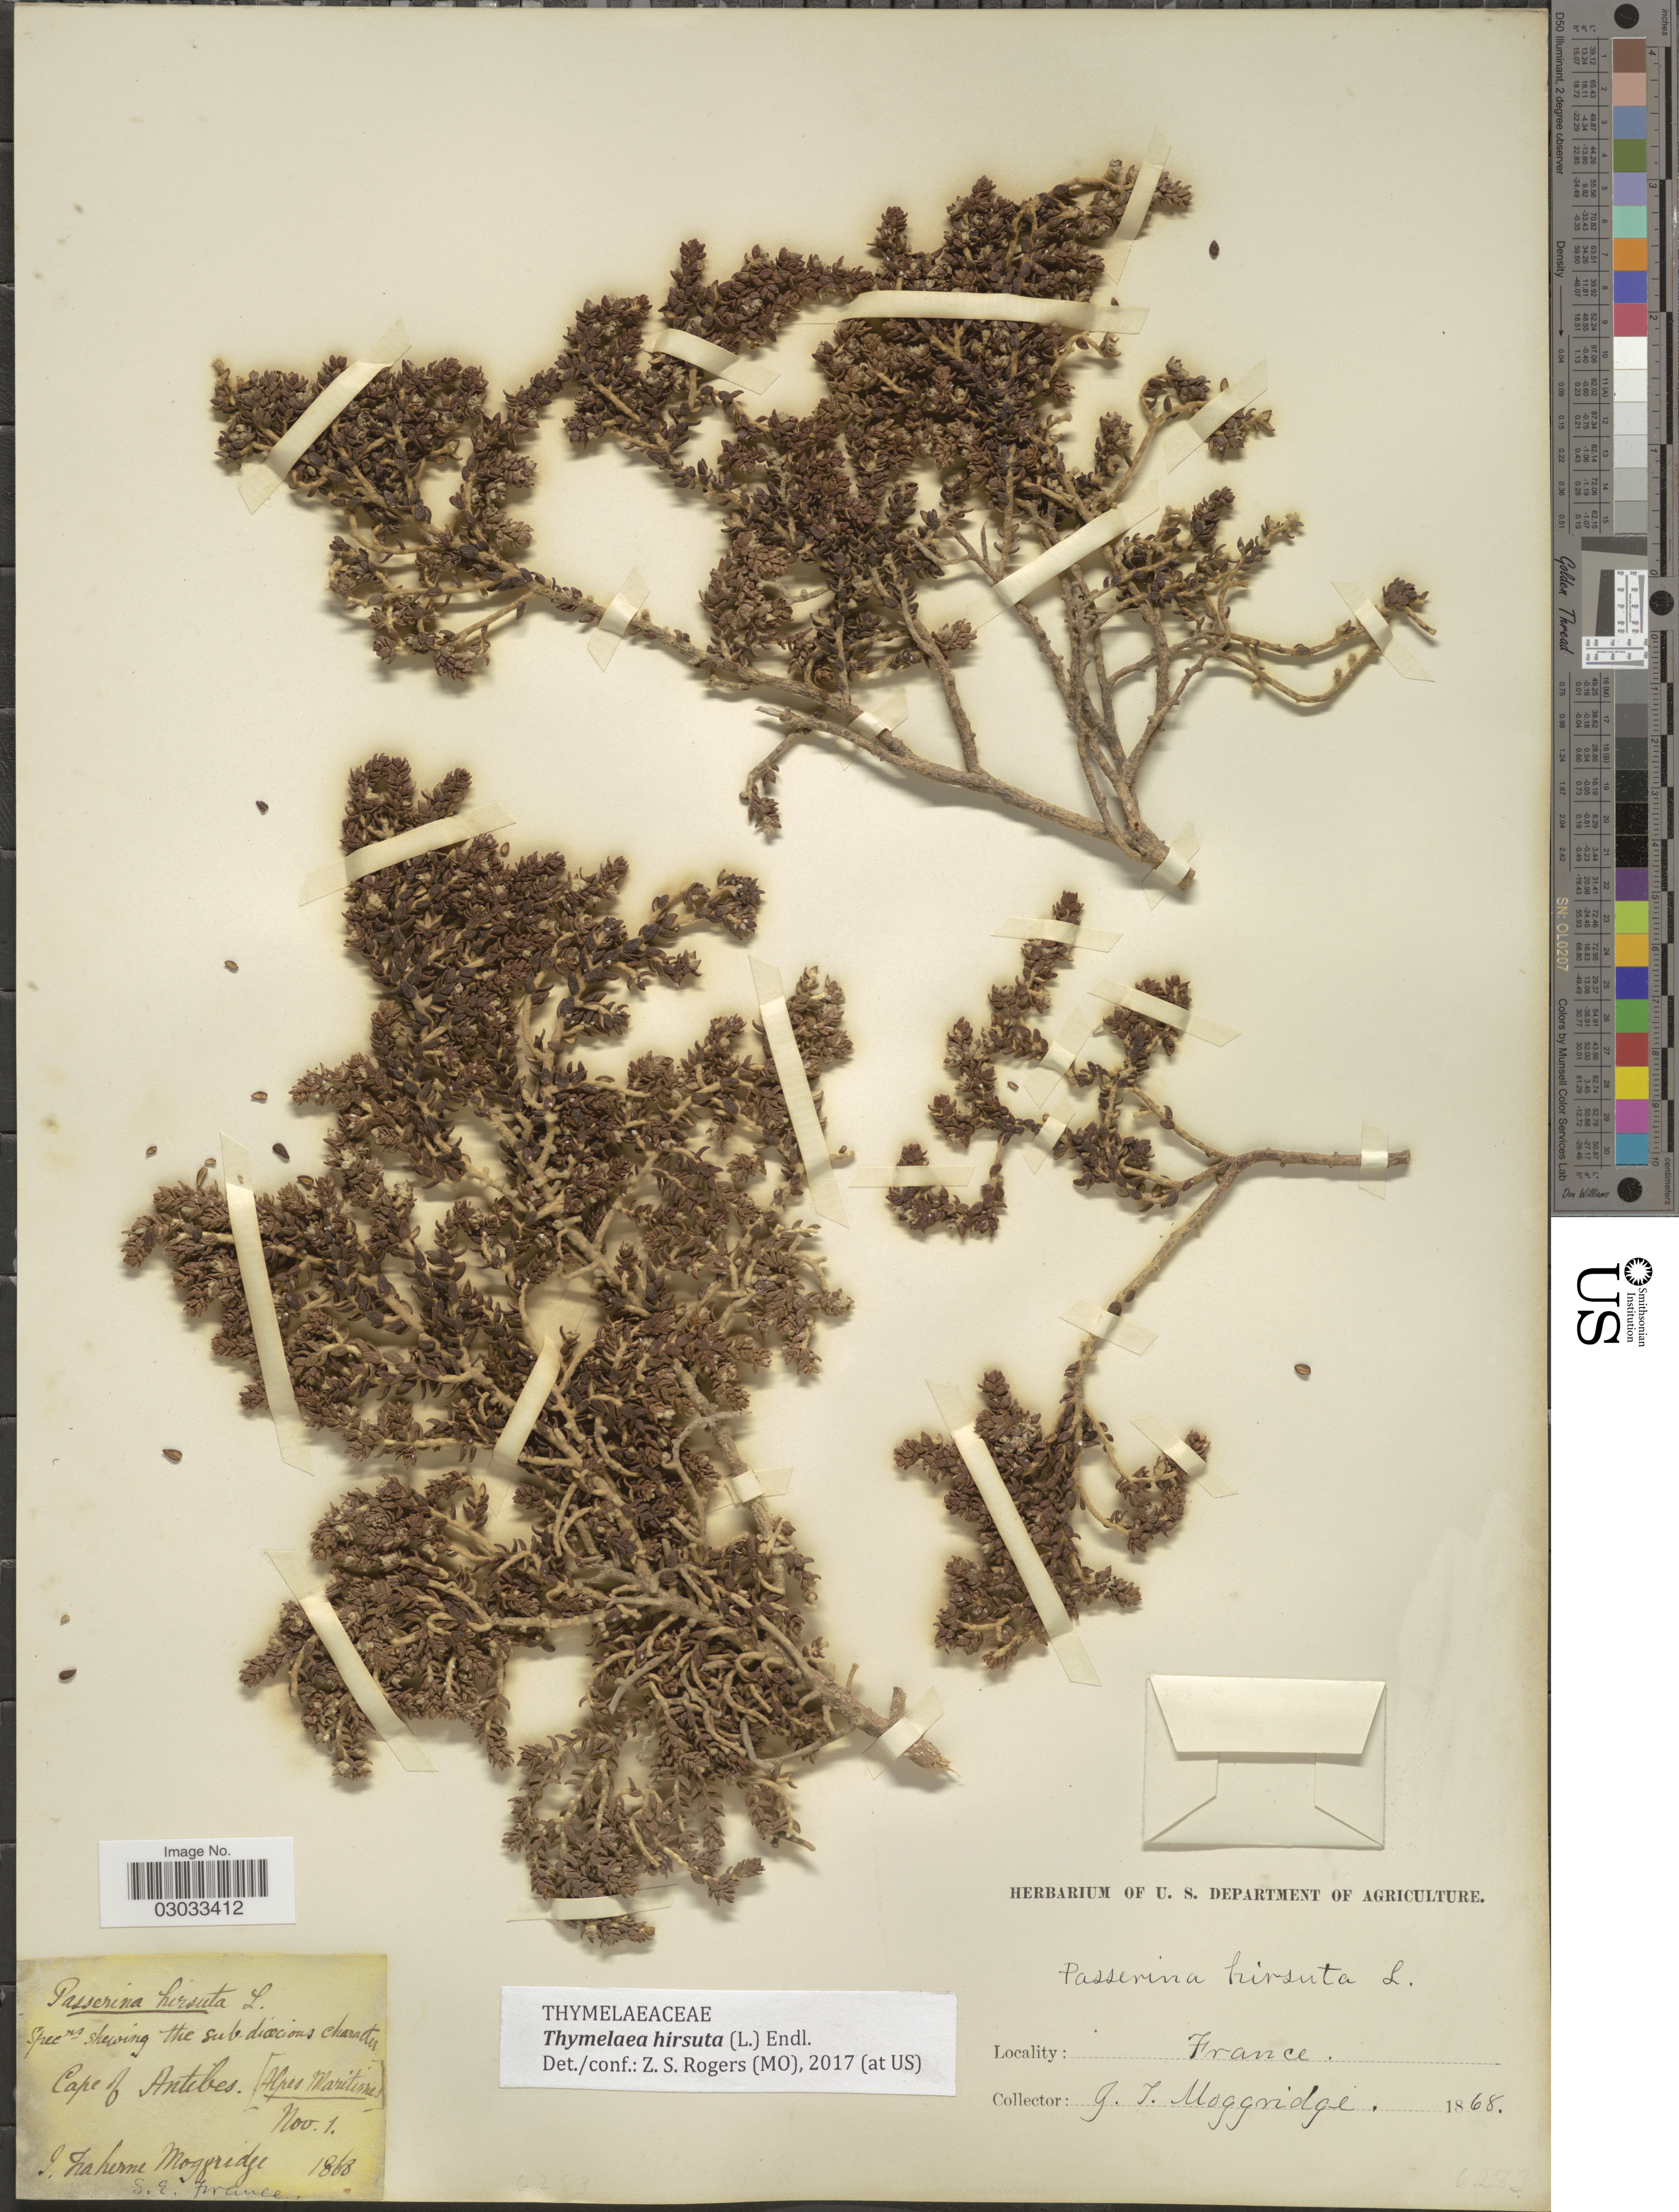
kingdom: Plantae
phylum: Tracheophyta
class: Magnoliopsida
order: Malvales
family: Thymelaeaceae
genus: Thymelaea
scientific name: Thymelaea hirsuta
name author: (L.) Endl.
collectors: J. T. Moggridge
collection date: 1868-11-01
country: France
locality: Cape of Antibes [Alpes Maritimes]. S.E. France.